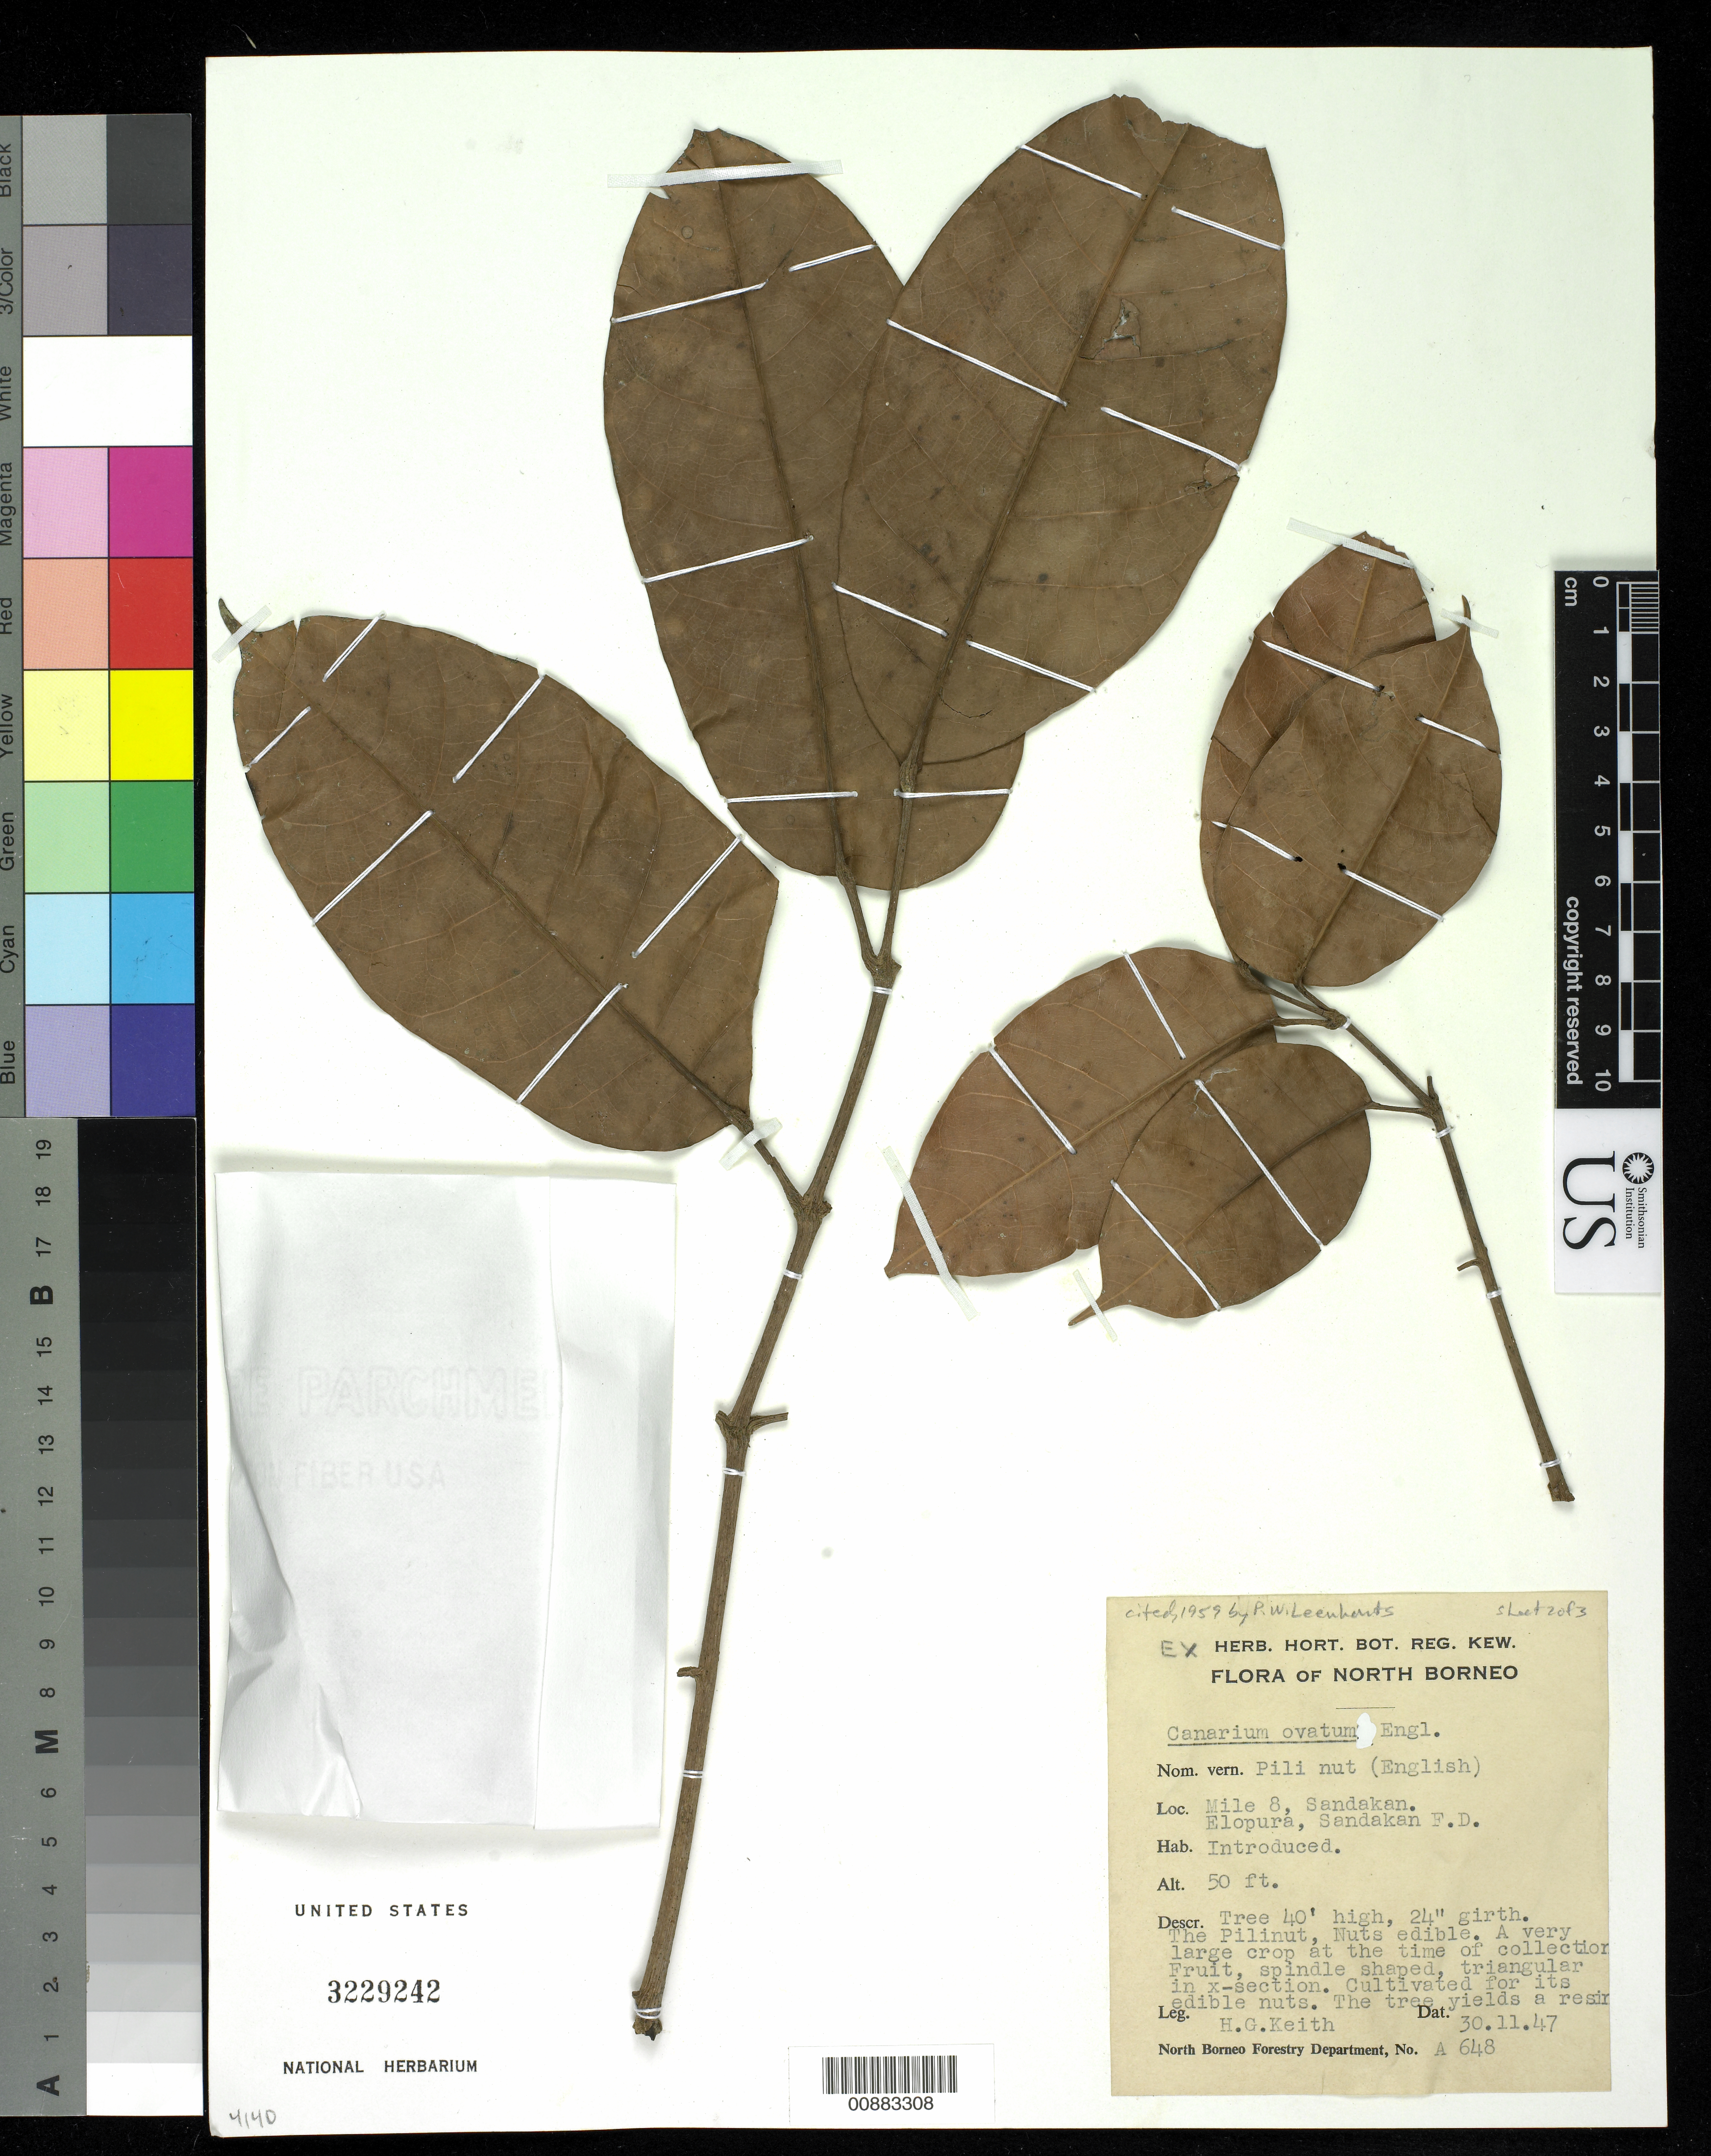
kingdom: Plantae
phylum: Tracheophyta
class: Magnoliopsida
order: Sapindales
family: Burseraceae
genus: Canarium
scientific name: Canarium ovatum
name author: Engl.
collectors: H. Keith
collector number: A 648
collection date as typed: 30 Nov 1947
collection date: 1947-11-30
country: Malaysia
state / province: Sabah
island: Borneo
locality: Mile 8, Sandakan. Elopura, Sandakan F.D.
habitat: Introduced.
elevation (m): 15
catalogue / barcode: US 3229242